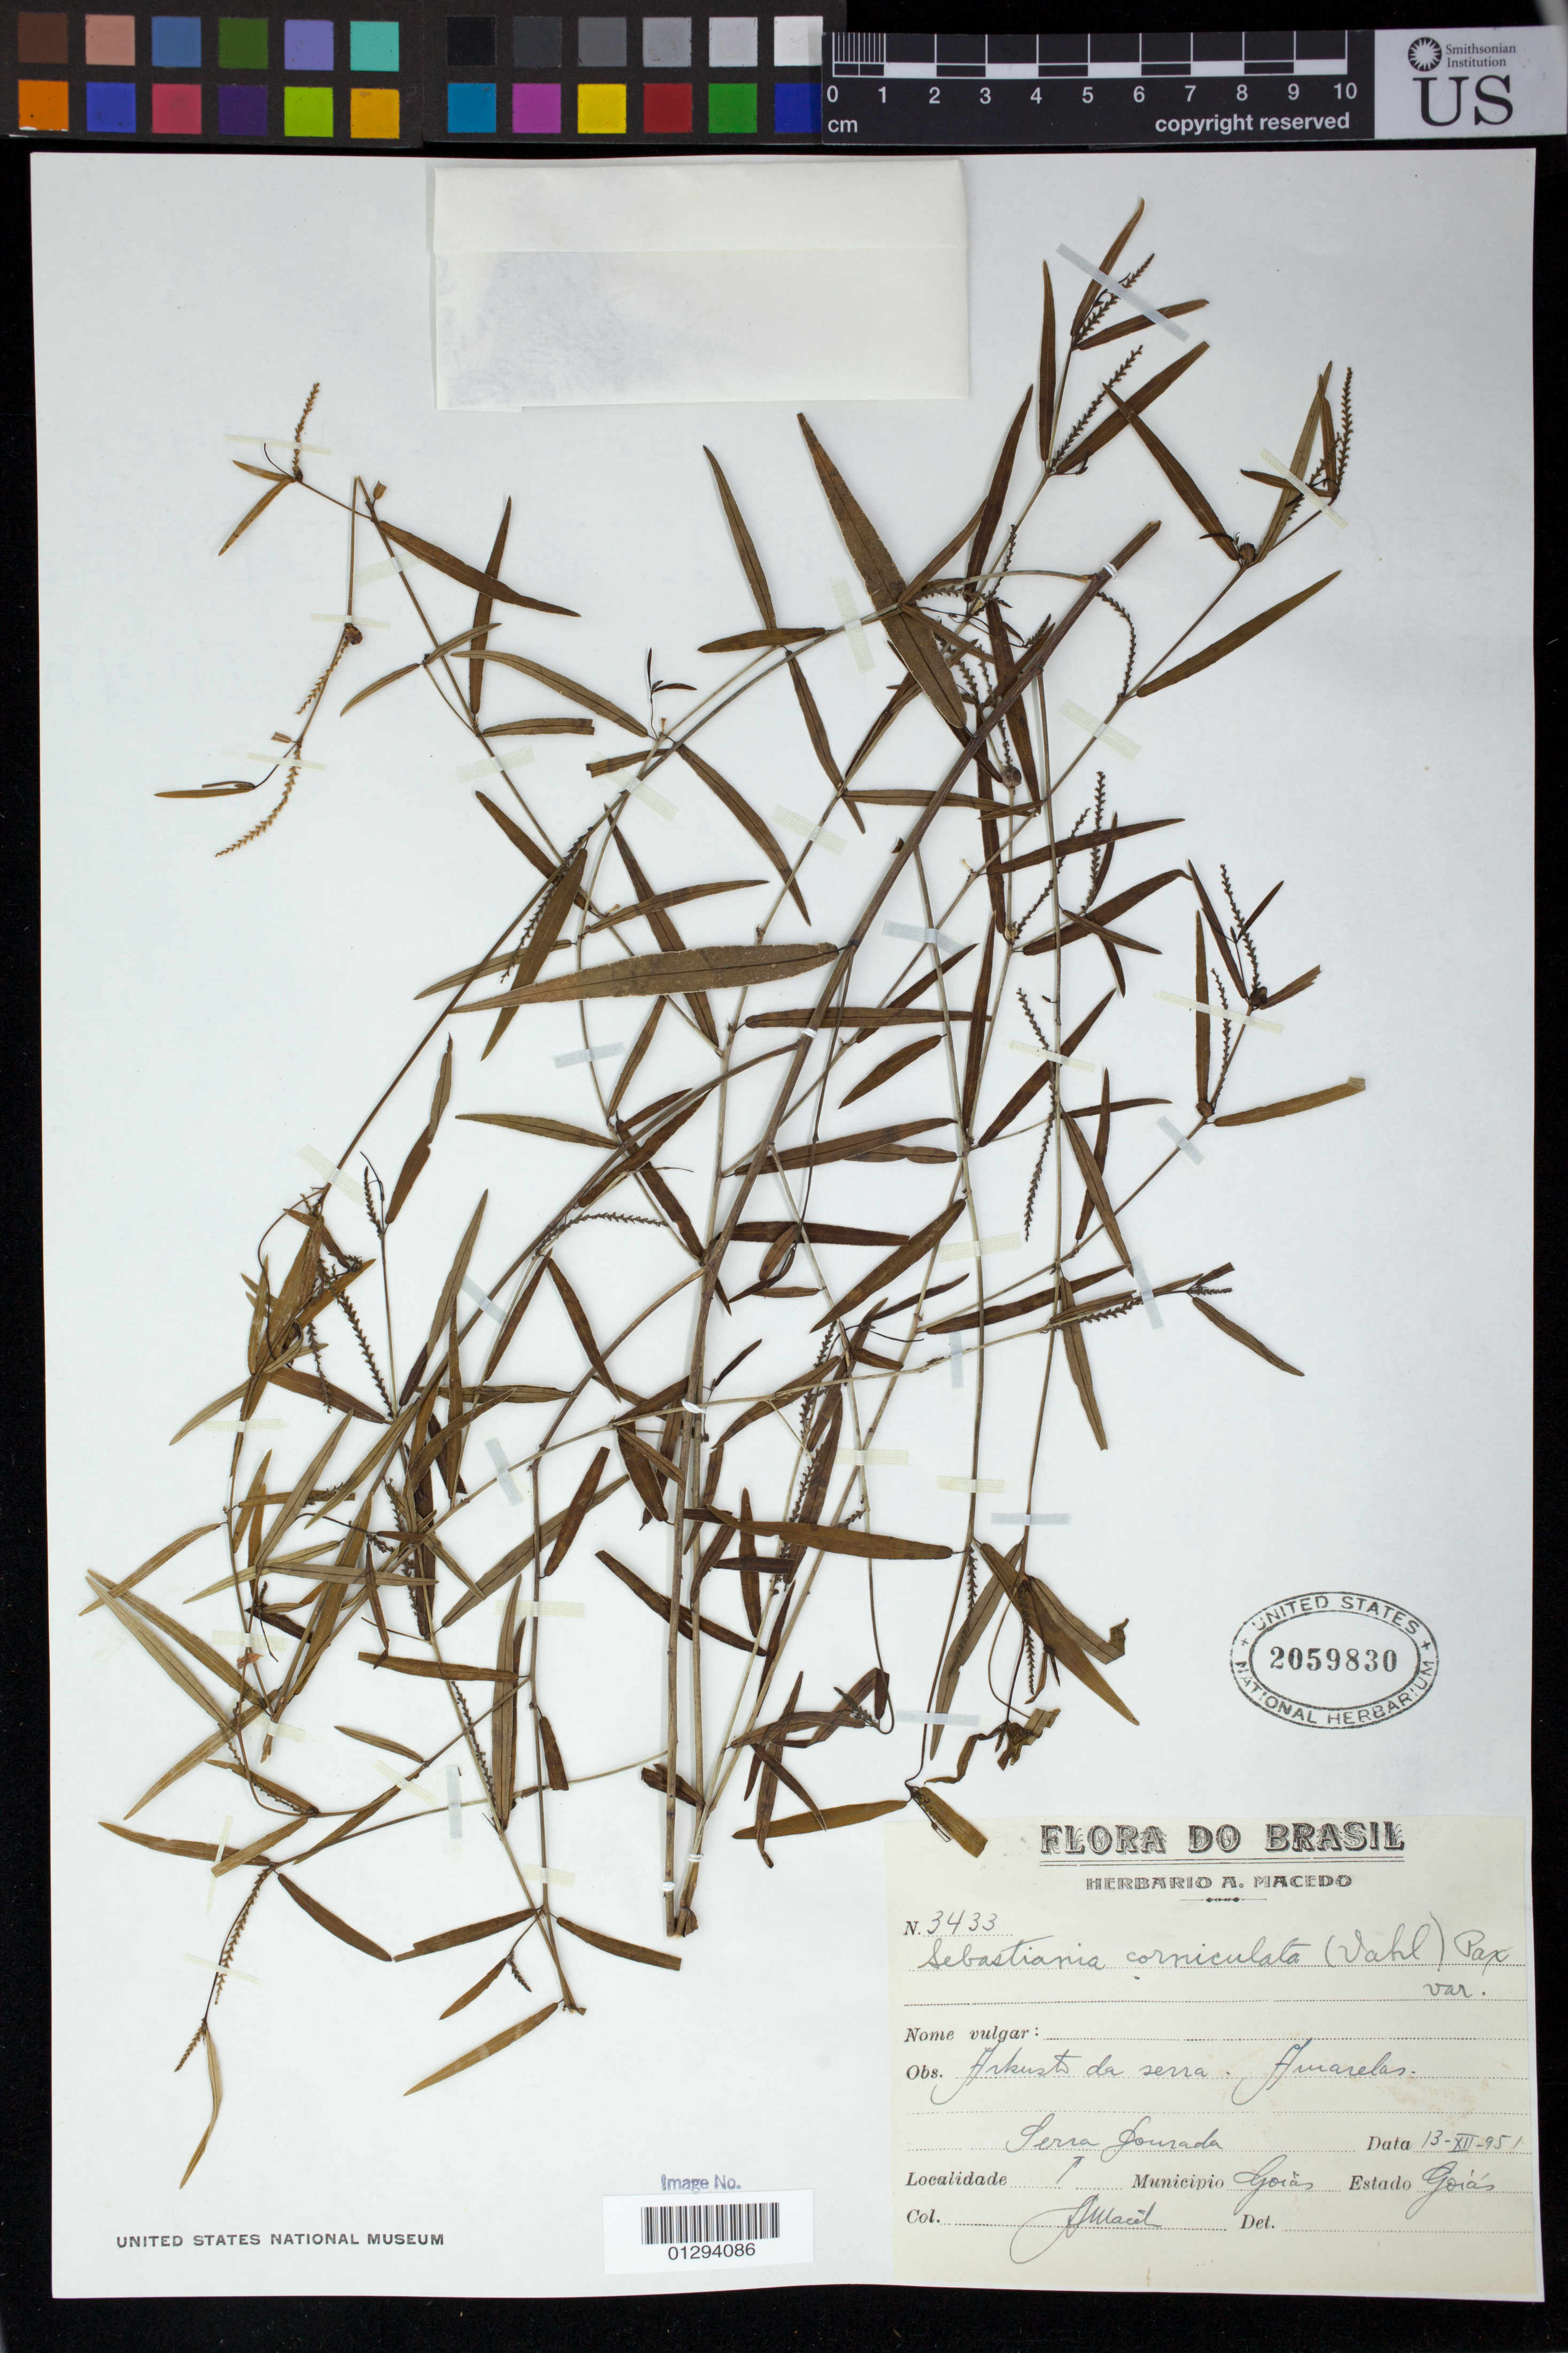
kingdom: Plantae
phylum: Tracheophyta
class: Magnoliopsida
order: Malpighiales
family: Euphorbiaceae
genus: Sebastiania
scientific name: Sebastiania corniculata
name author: (Vahl) Müll. Arg.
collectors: A. Macedo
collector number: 3433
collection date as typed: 13 Dec 1951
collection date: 1951-12-13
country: Brazil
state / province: Goiás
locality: Serra dourada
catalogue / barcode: US 2059830